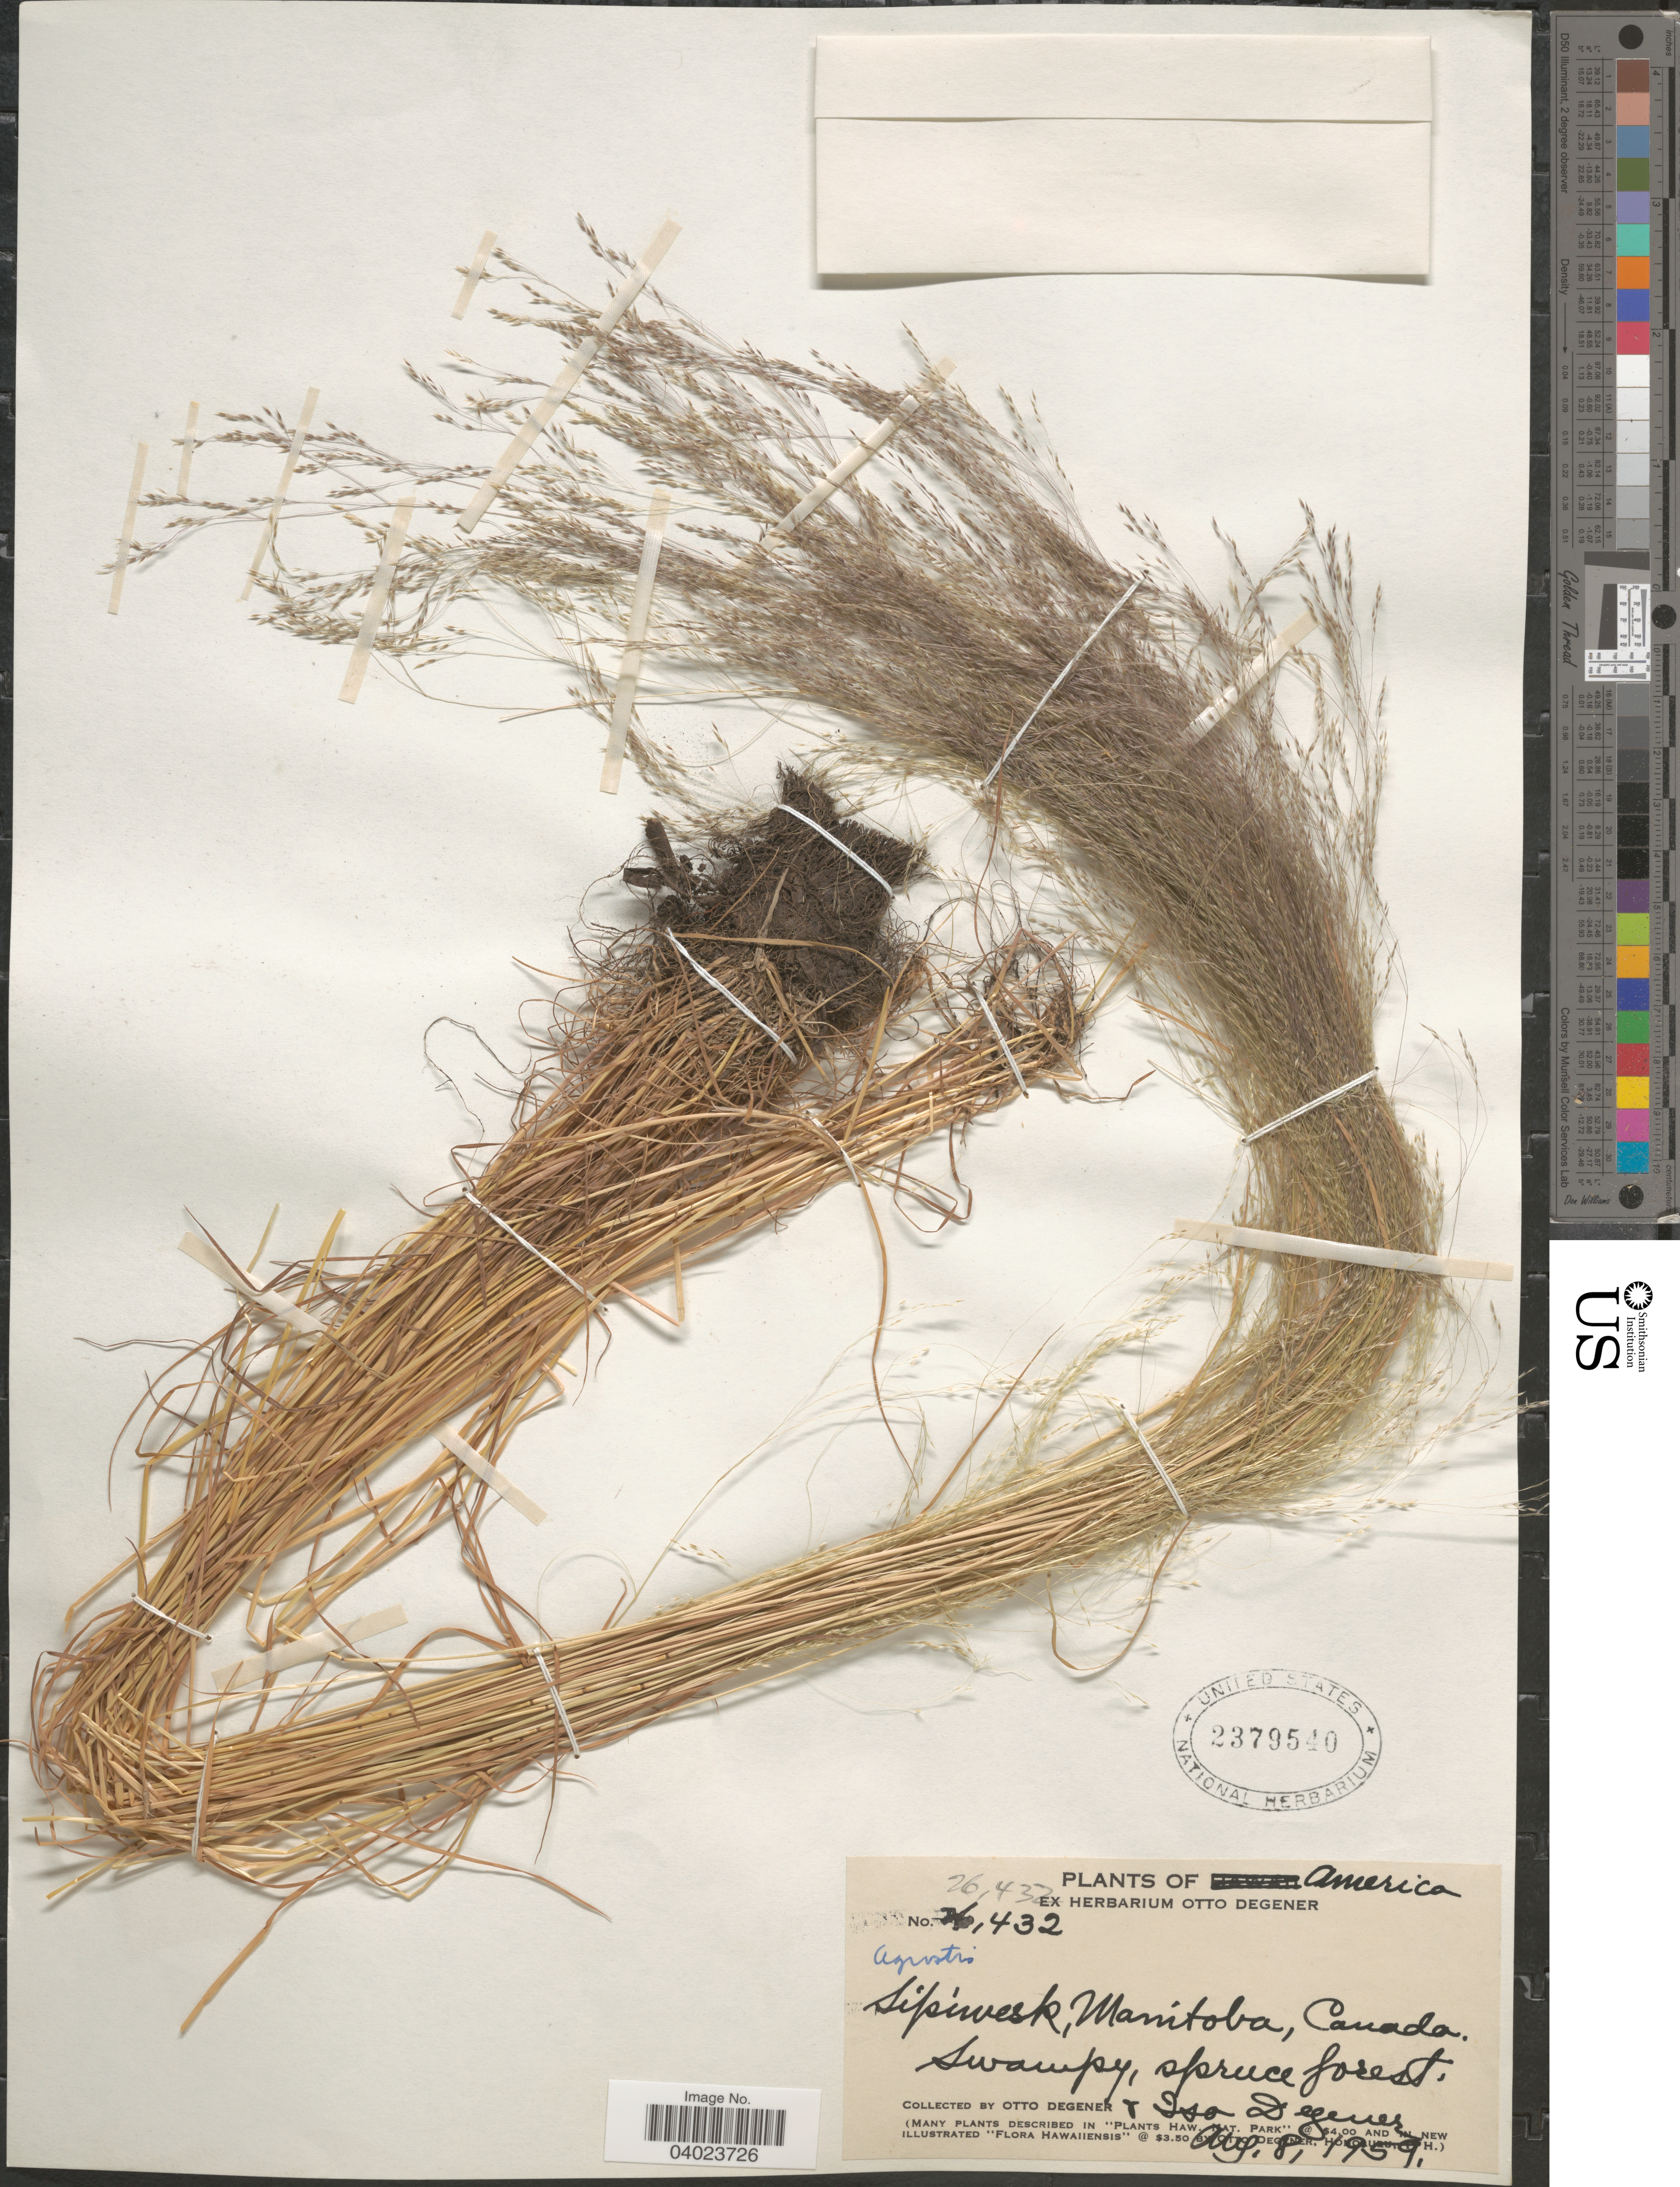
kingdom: Plantae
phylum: Tracheophyta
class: Liliopsida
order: Poales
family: Poaceae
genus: Agrostis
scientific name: Agrostis sp.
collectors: O. Degener & I. Degener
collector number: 26432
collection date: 1959-08-08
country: Canada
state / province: Manitoba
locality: Sipiwesk.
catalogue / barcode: US 2379540